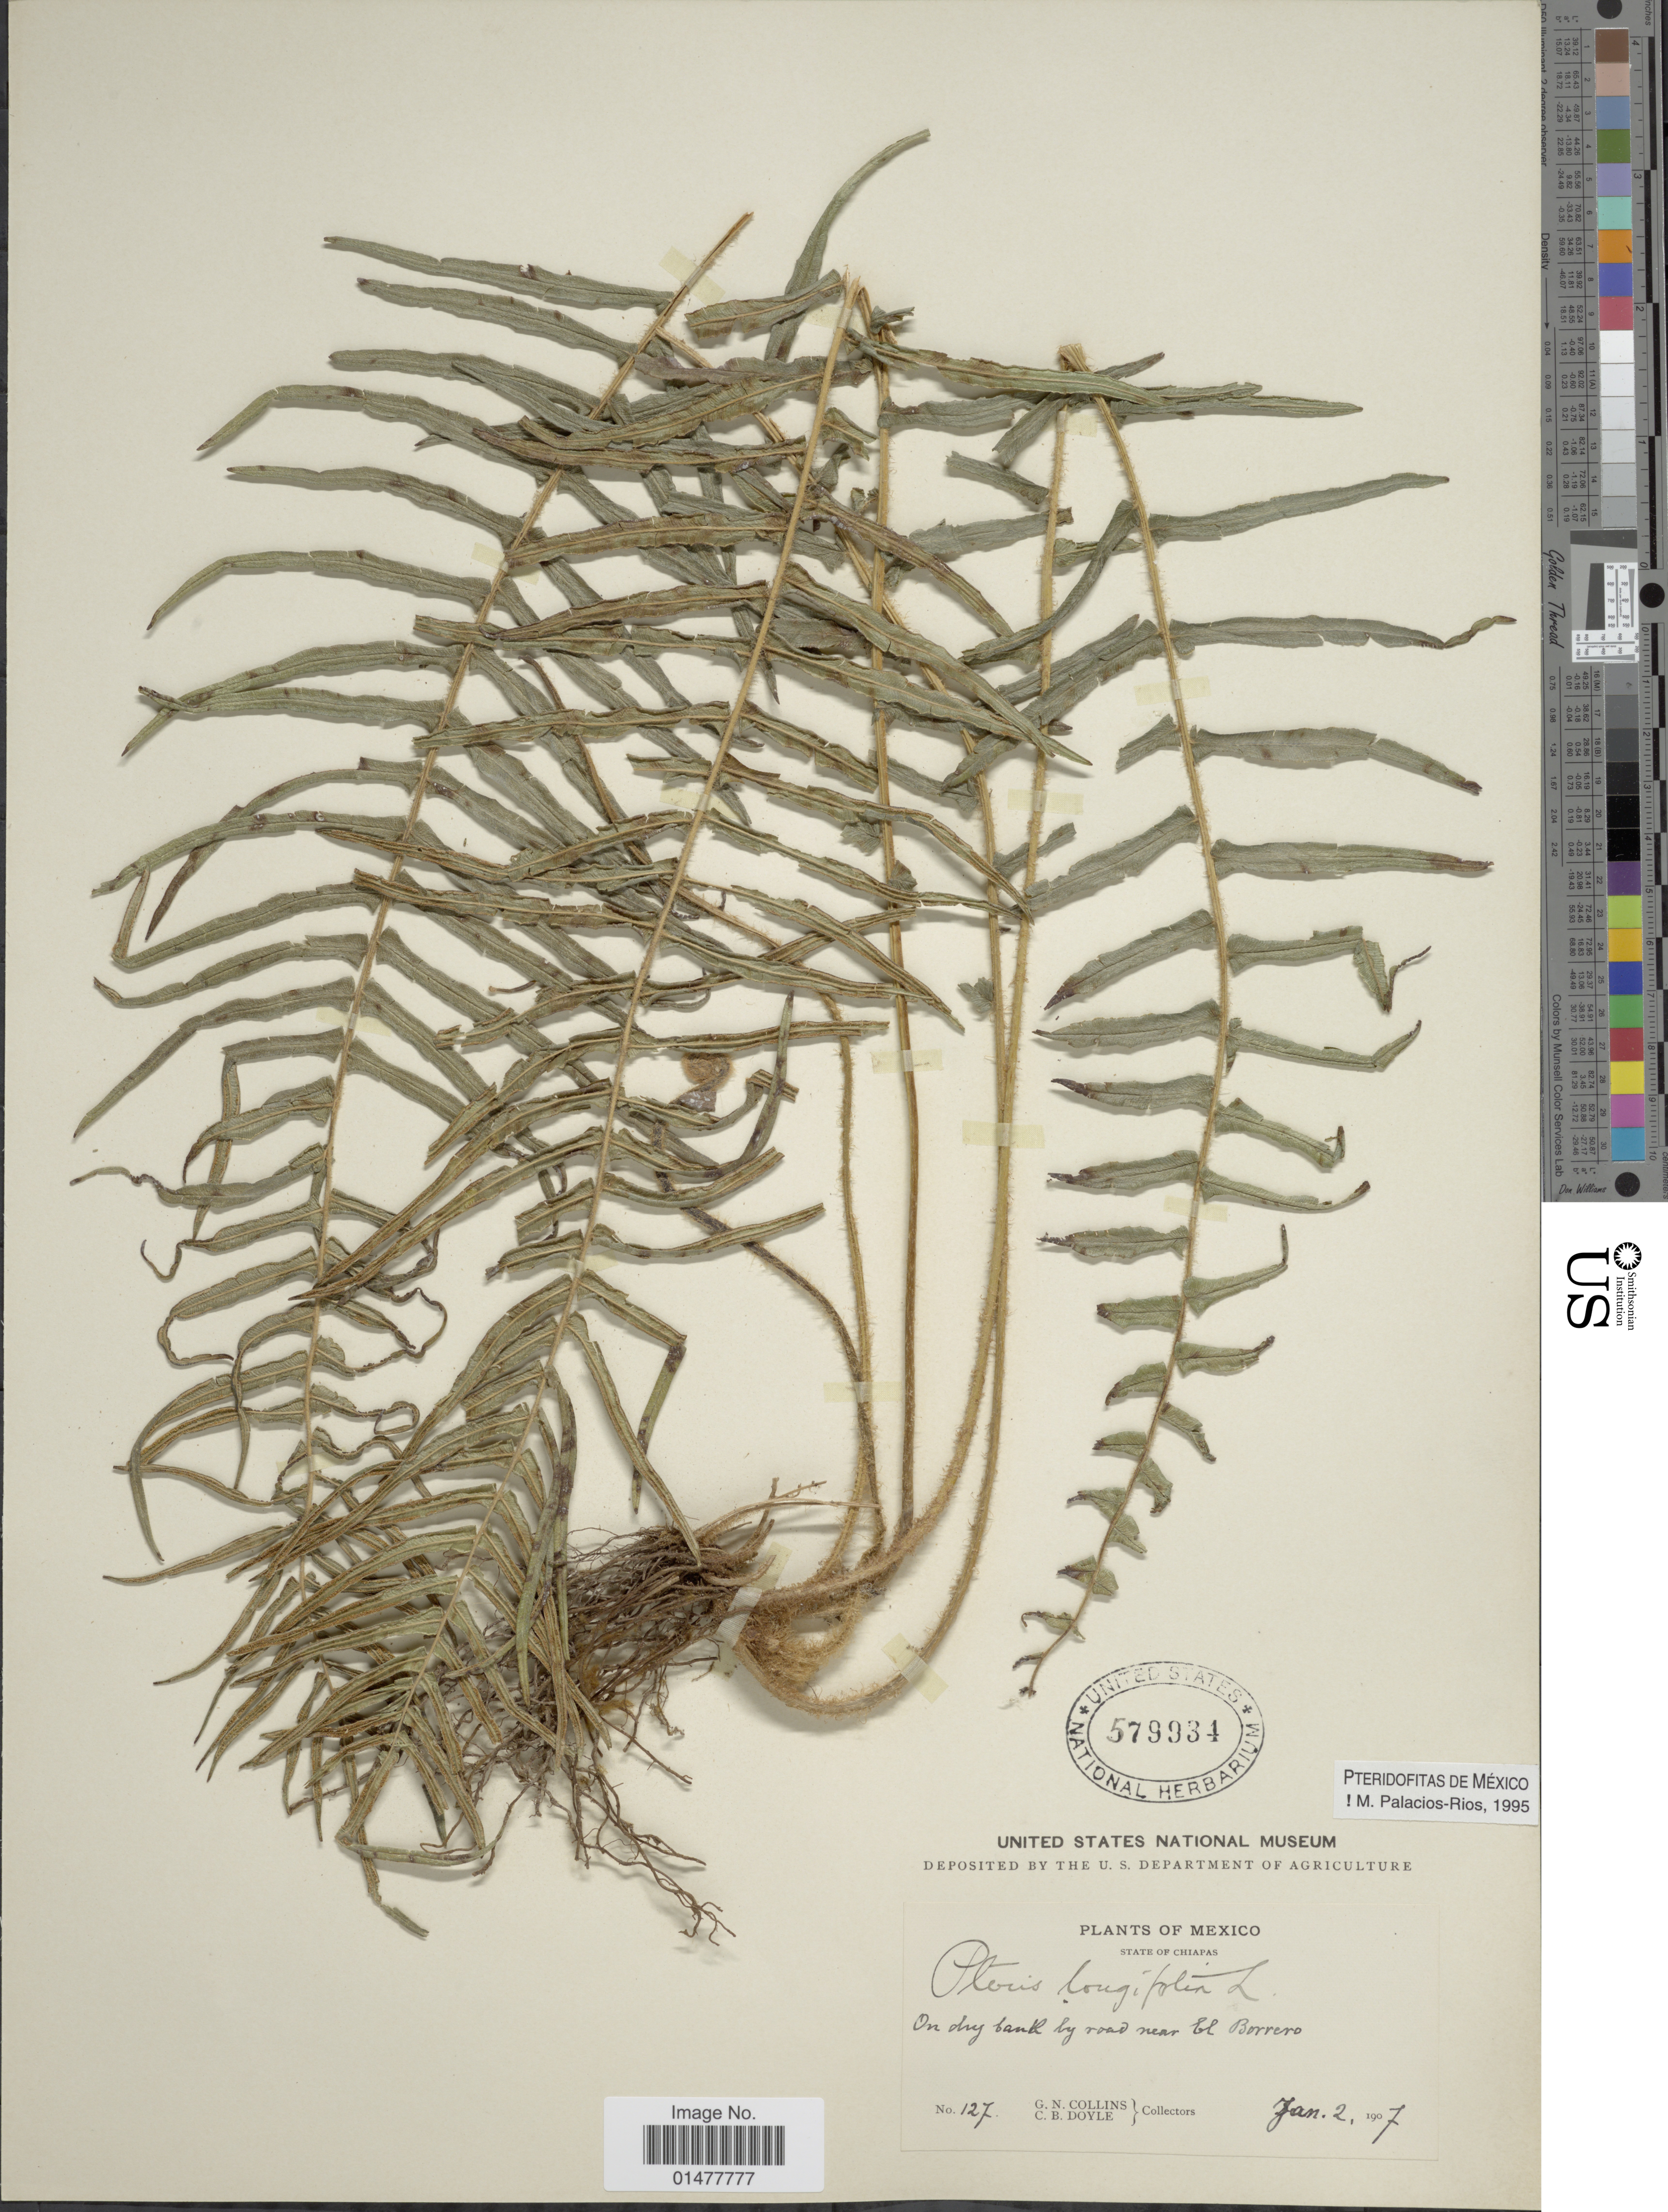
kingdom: Plantae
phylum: Tracheophyta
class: Polypodiopsida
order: Polypodiales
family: Pteridaceae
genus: Pteris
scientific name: Pteris longifolia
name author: L.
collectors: G. Collins & C. Doyle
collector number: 127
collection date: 1907-01-02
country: Mexico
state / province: Chiapas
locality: On dry banks by road near El Borrero.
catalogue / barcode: US 579934